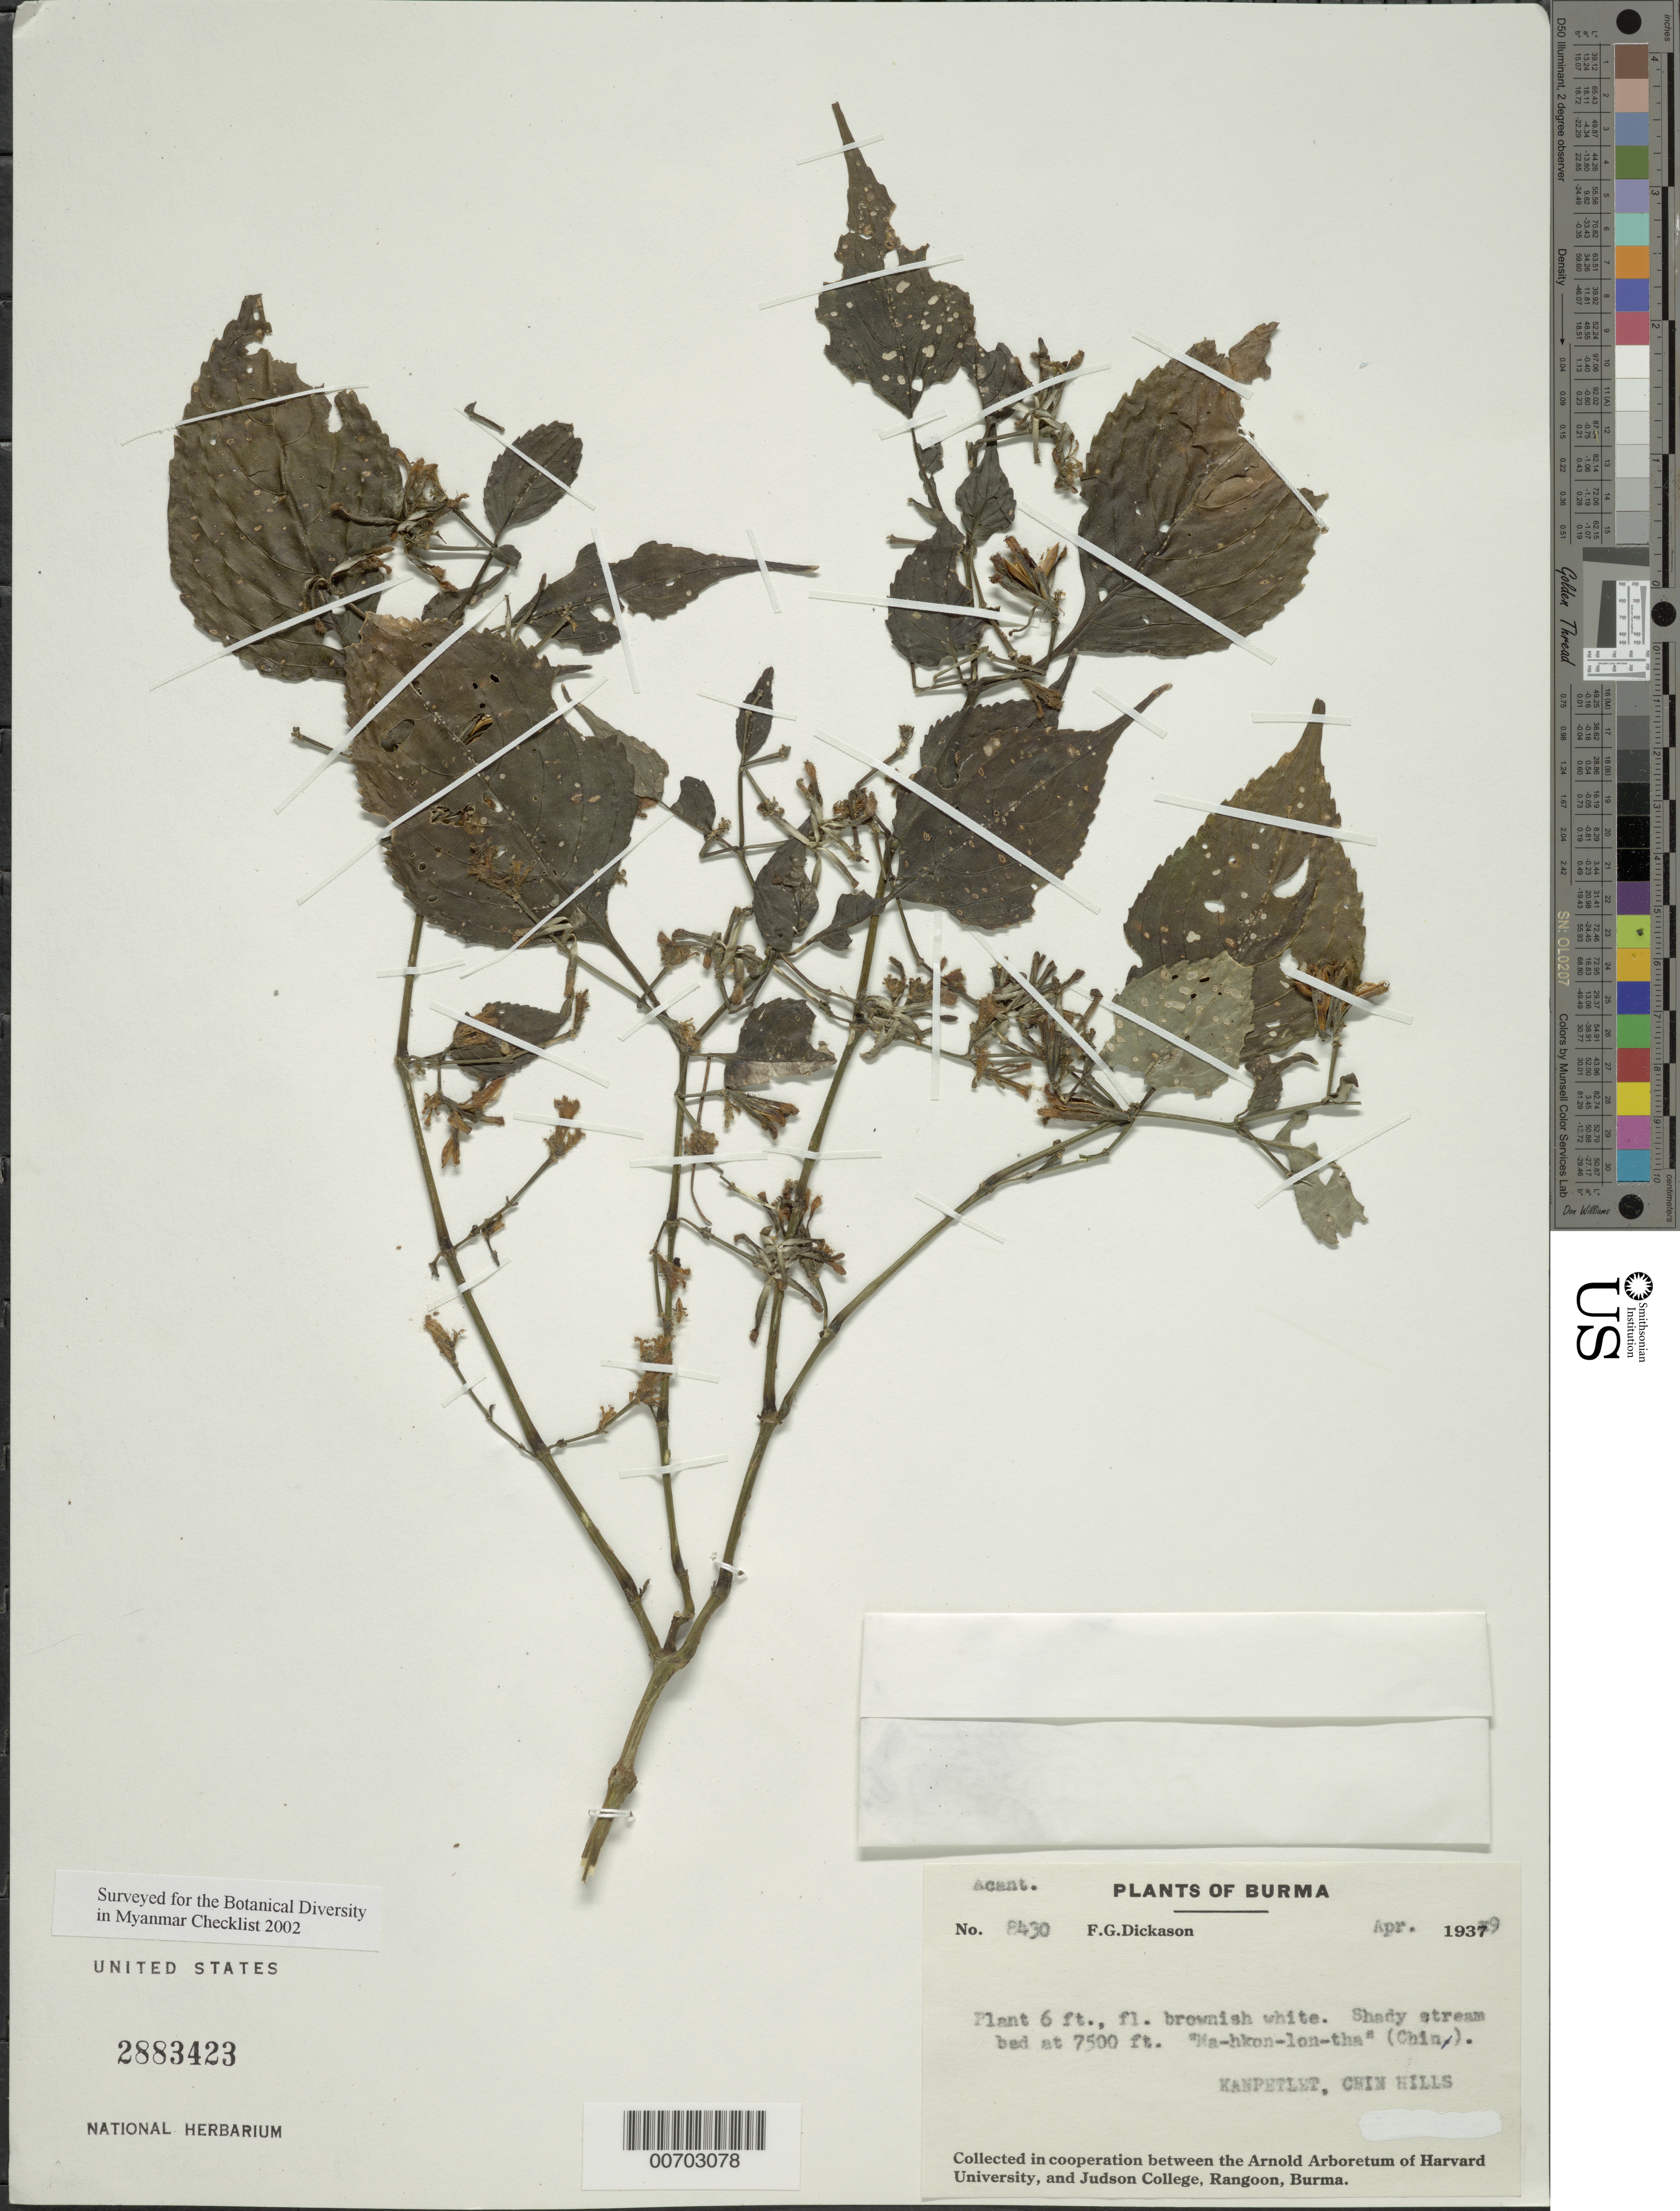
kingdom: Plantae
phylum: Tracheophyta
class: Magnoliopsida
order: Lamiales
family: Acanthaceae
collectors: F. Dickason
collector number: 8430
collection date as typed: Apr 1939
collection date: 1939-04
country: Myanmar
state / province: Chin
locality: Kanpetlet, Chin Hills, Ma-hkon-lon-tha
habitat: Shady streambed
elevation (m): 2286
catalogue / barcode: US 2883423